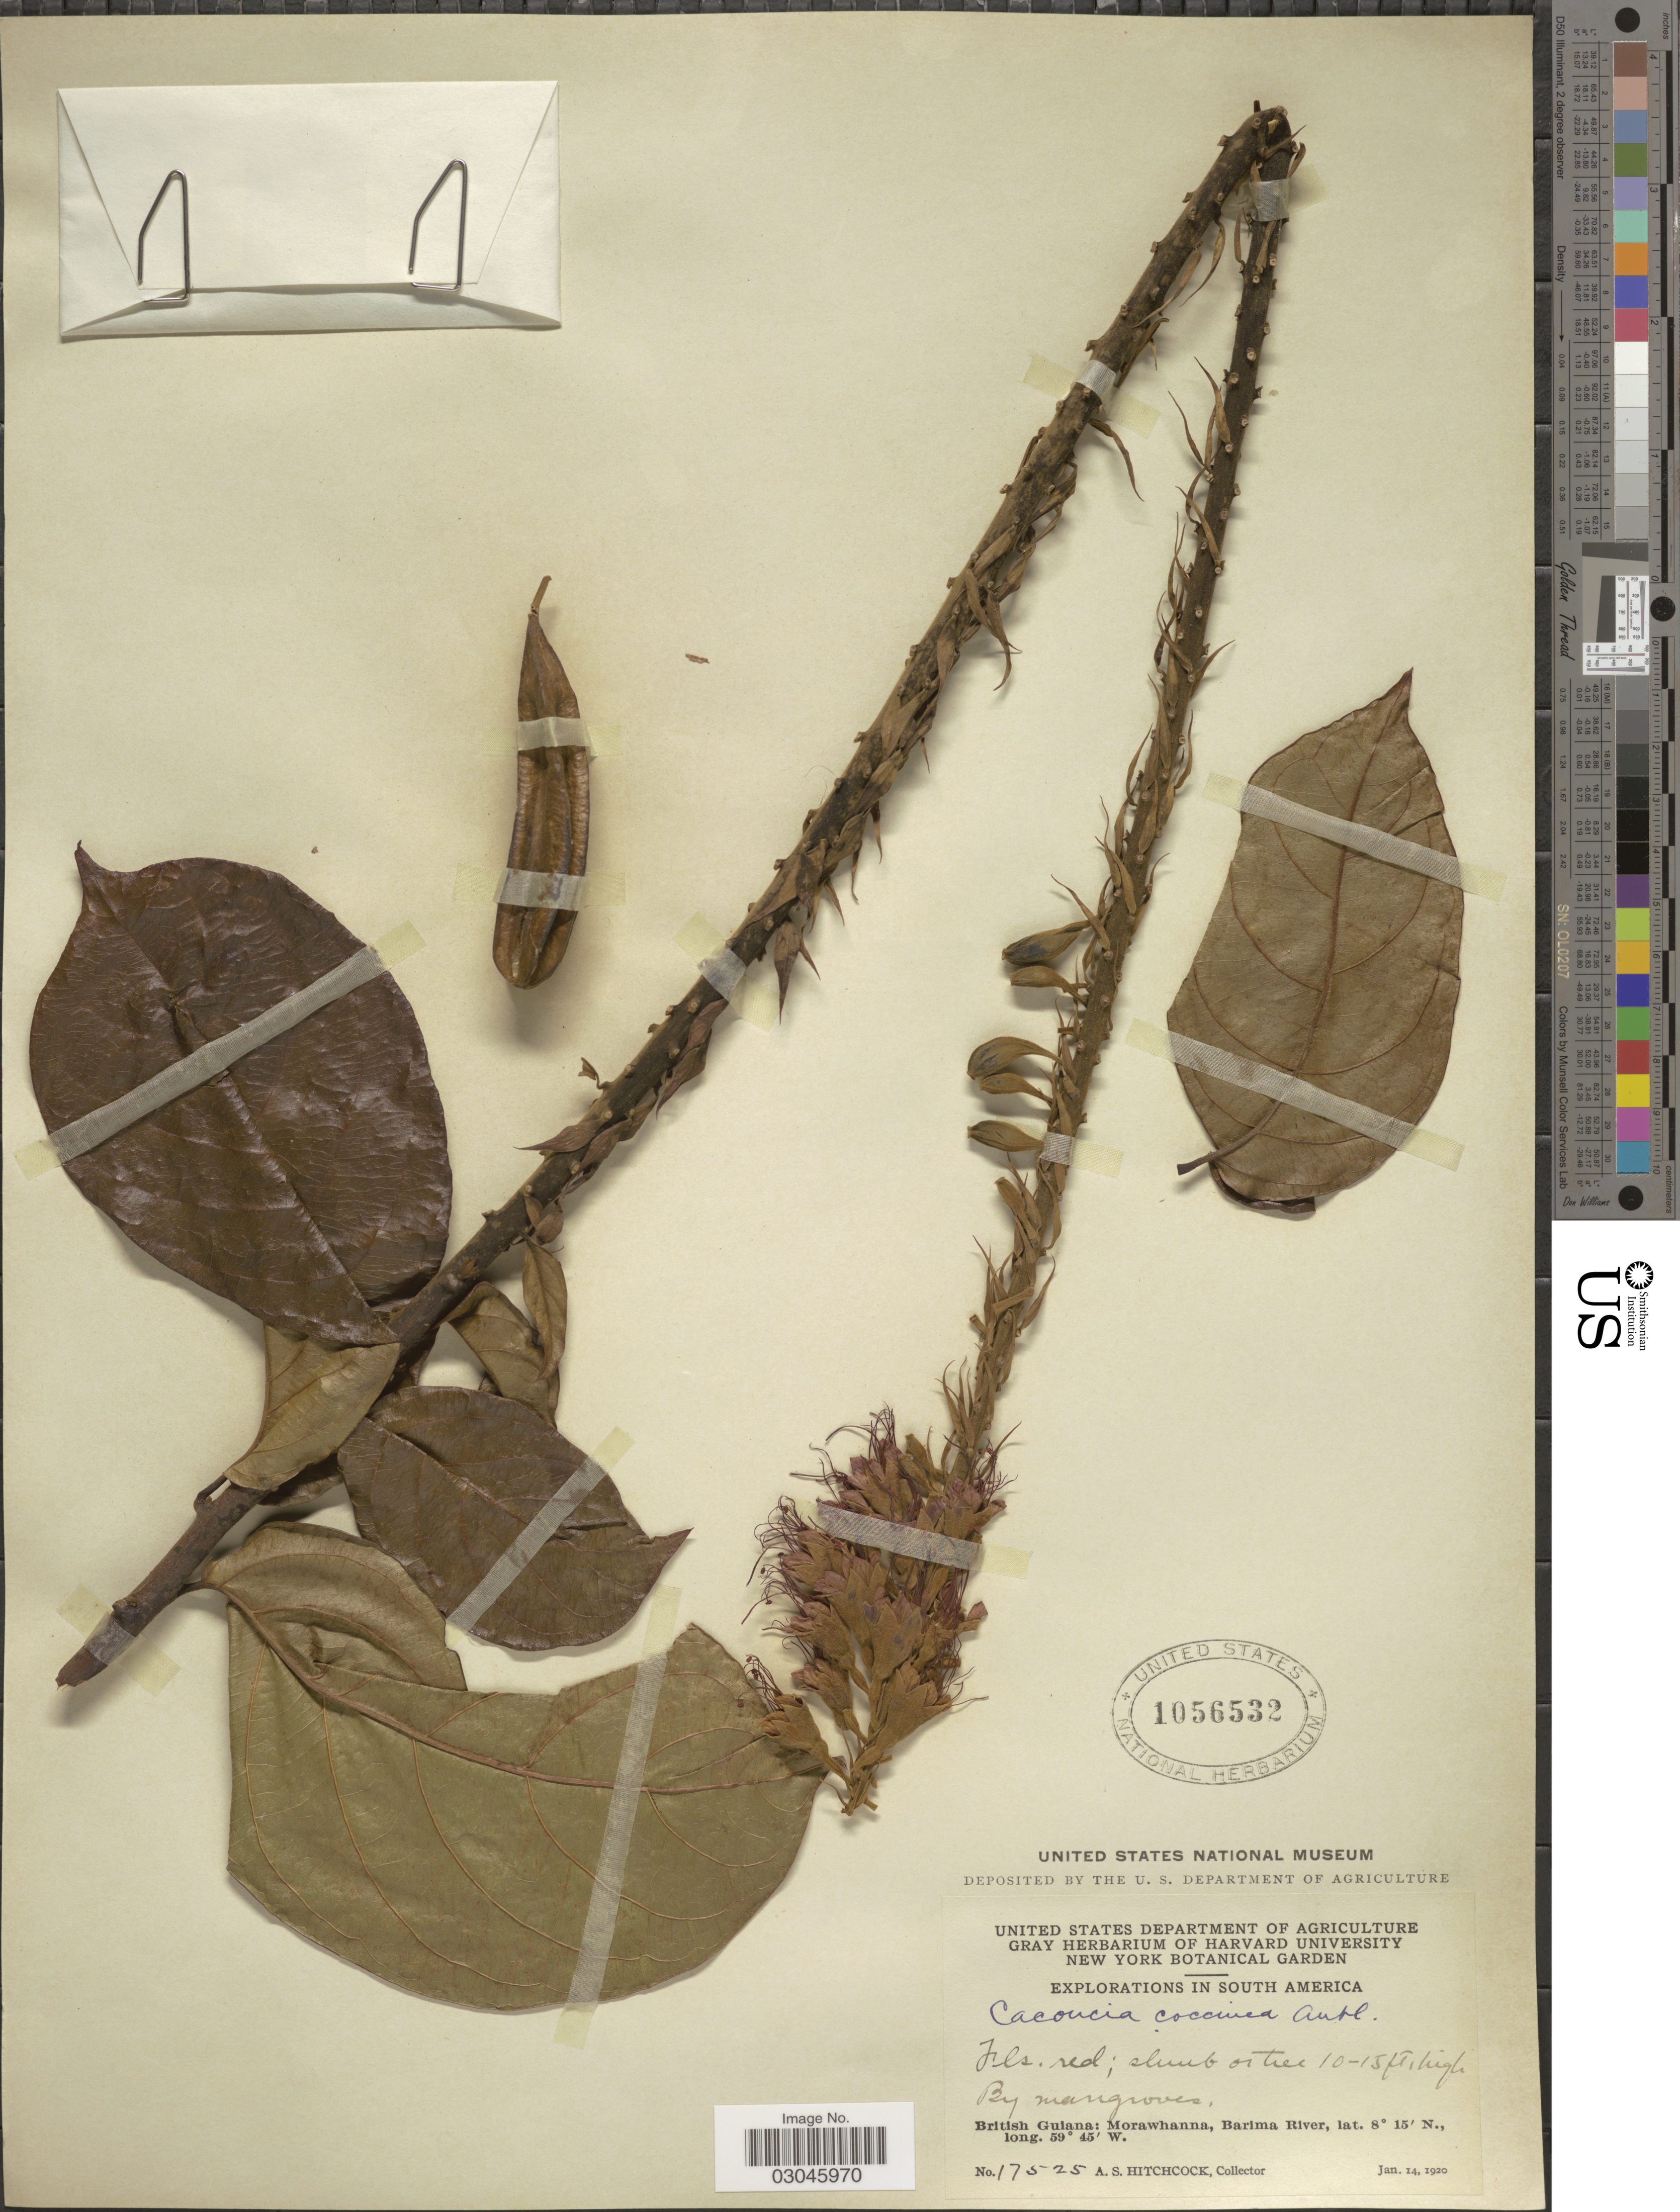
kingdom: Plantae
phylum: Tracheophyta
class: Magnoliopsida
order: Myrtales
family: Combretaceae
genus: Combretum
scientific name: Combretum cacoucia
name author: Exell ex Sandwith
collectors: A. S. Hitchcock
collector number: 17525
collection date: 1920-01-14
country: Guyana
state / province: Barima-Waini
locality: British Guiana: Morawhanna, Barima River.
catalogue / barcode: US 1056532